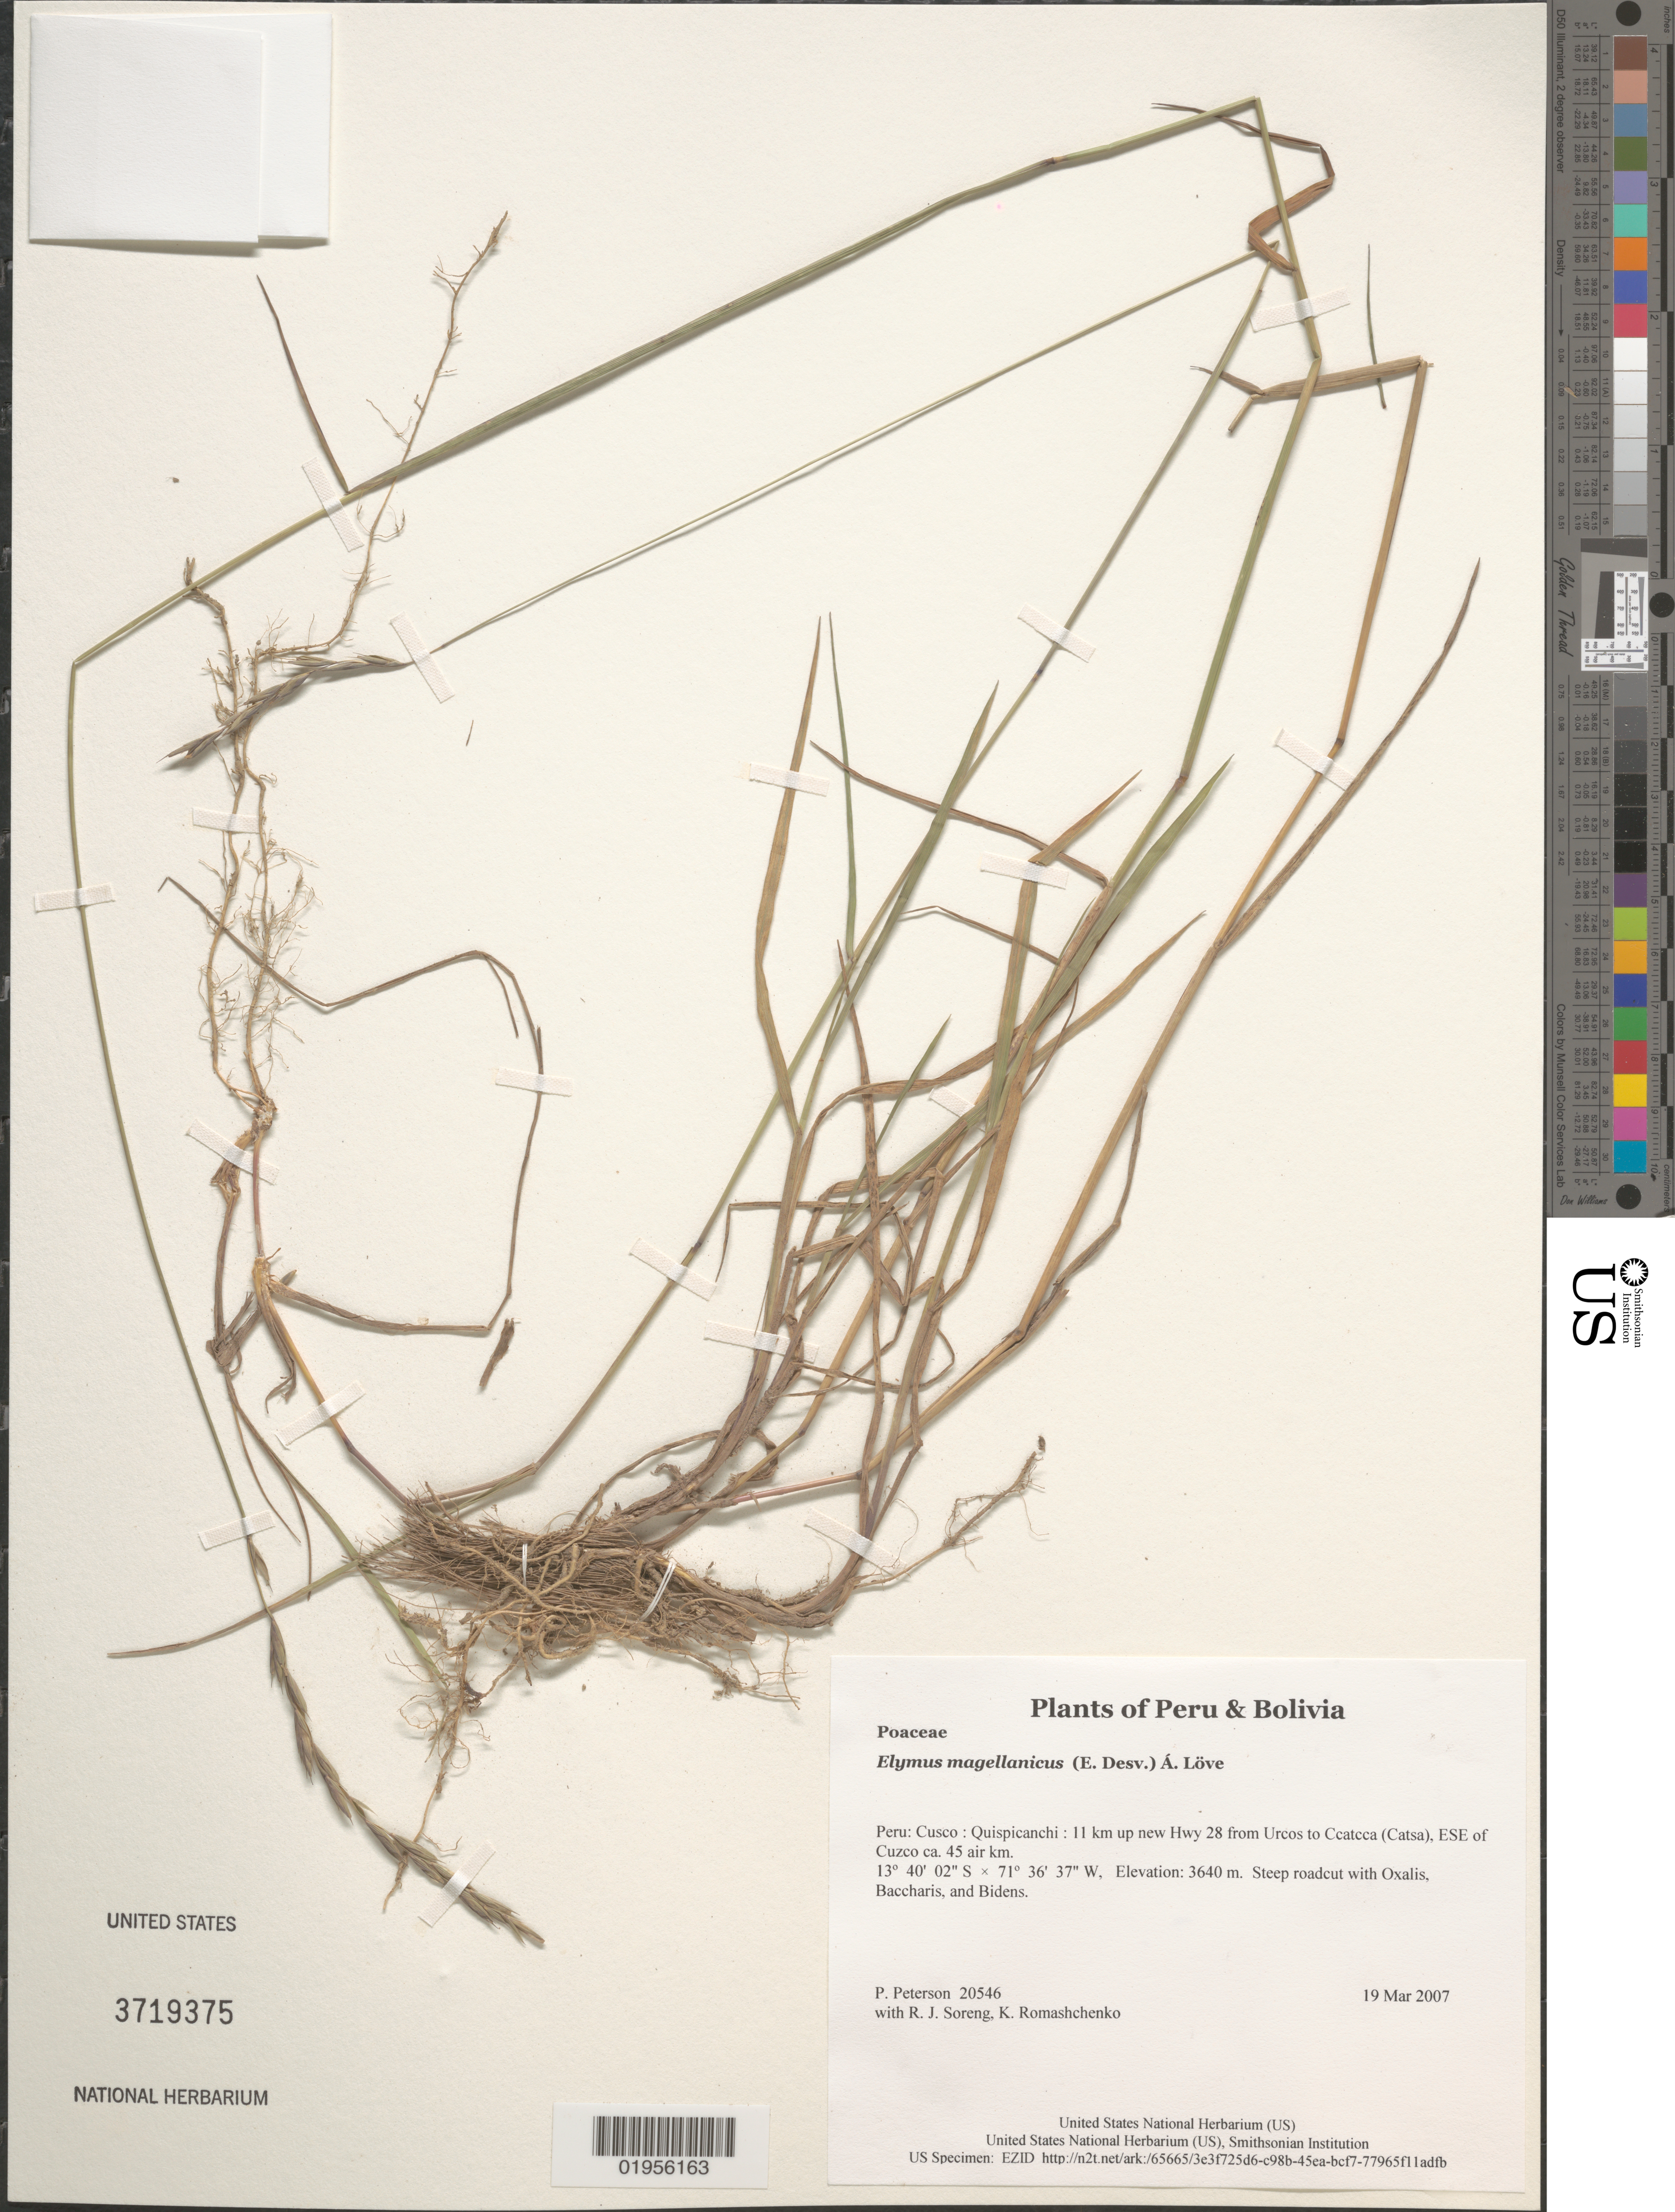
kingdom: Plantae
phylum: Tracheophyta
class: Liliopsida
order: Poales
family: Poaceae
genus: Elymus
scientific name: Elymus magellanicus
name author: (É. Desv.) Á. Löve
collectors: P. M. Peterson, R. J. Soreng & K. Romashchenko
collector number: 20546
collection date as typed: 19 Mar 2007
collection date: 2007-03-19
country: Peru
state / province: Cusco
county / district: Quispicanchis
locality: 11 km up new Hwy 28 from Urcos to Ccatcca (Catsa), ESE of Cuzco ca. 45 air km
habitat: Steep roadcut with Oxalis, Baccharis, and Bidens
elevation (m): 3640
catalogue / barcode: US 3719375